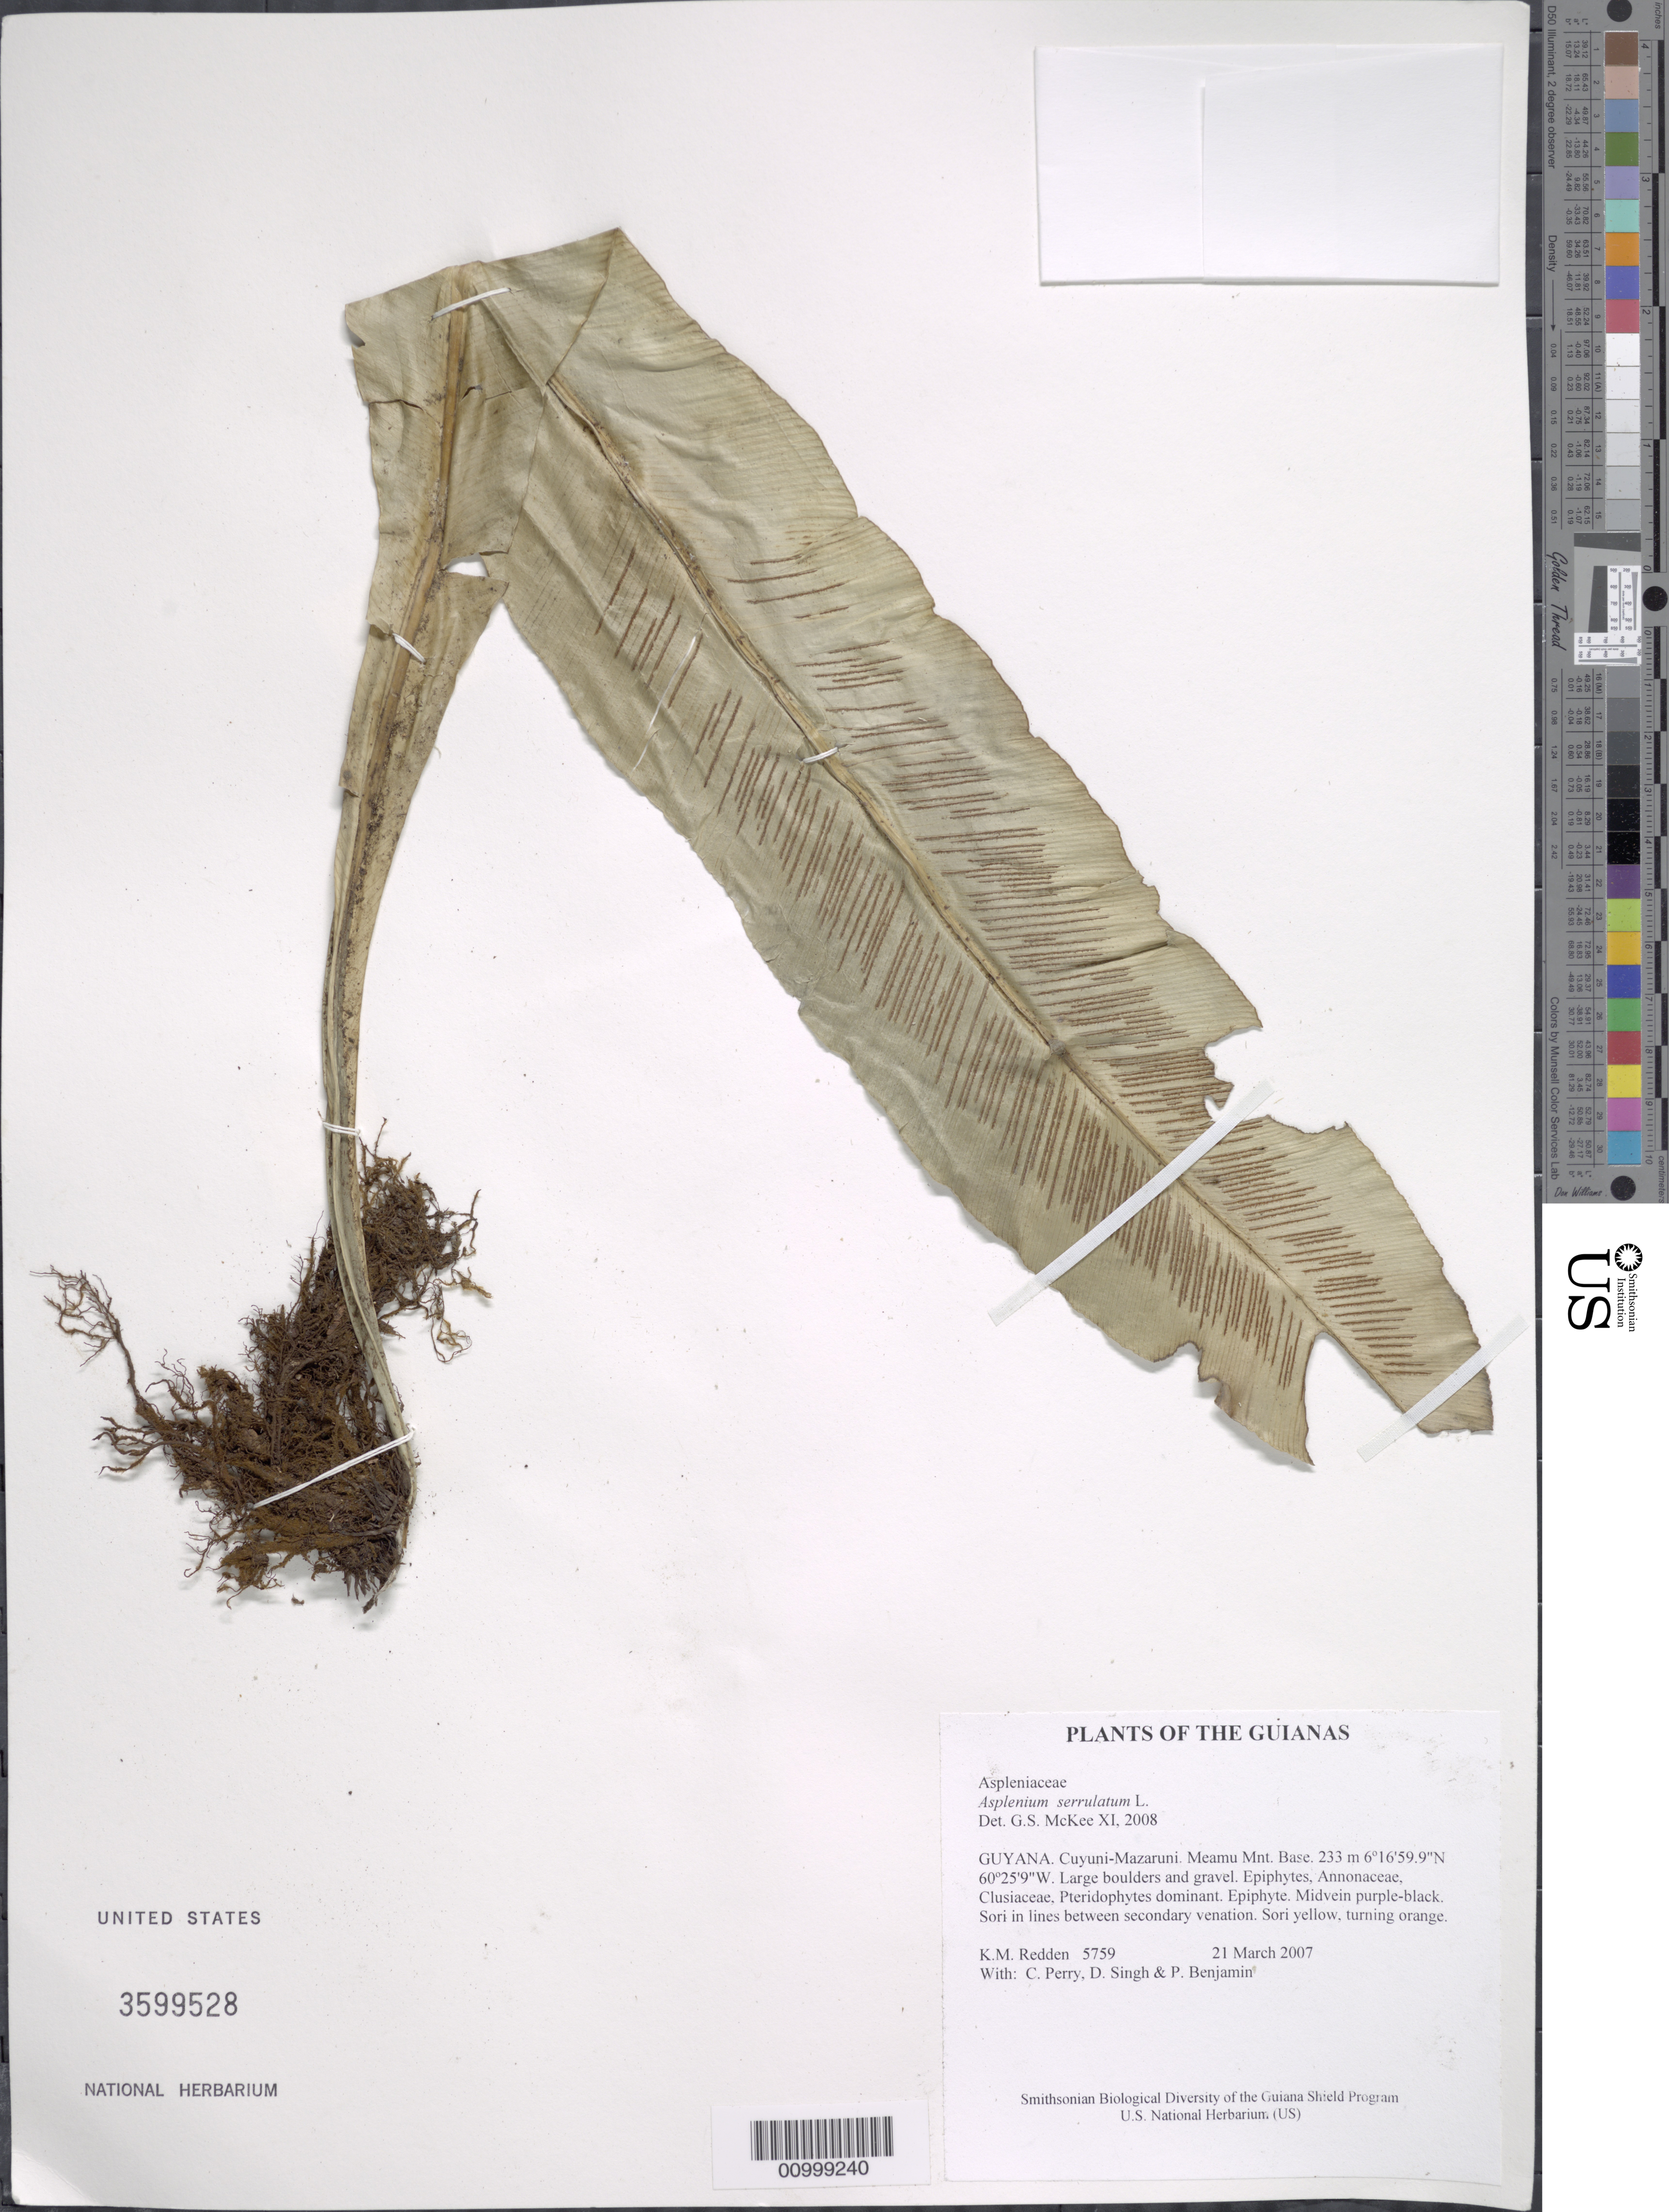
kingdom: Plantae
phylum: Tracheophyta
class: Polypodiopsida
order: Polypodiales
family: Aspleniaceae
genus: Asplenium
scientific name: Asplenium serratum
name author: L.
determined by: McKee, G. S., (US), NMNH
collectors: K. M. Redden, C. Perry, D. Singh & P. Benjamin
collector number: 5759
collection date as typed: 21 March 2007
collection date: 2007-03-21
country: Guyana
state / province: Cuyuni-Mazaruni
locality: Meamu Mnt. Base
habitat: Large boulders and gravel. Epiphytes, Annonaceae, Clusiaceae, pteridophytes dominant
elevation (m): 233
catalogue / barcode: US 3599528